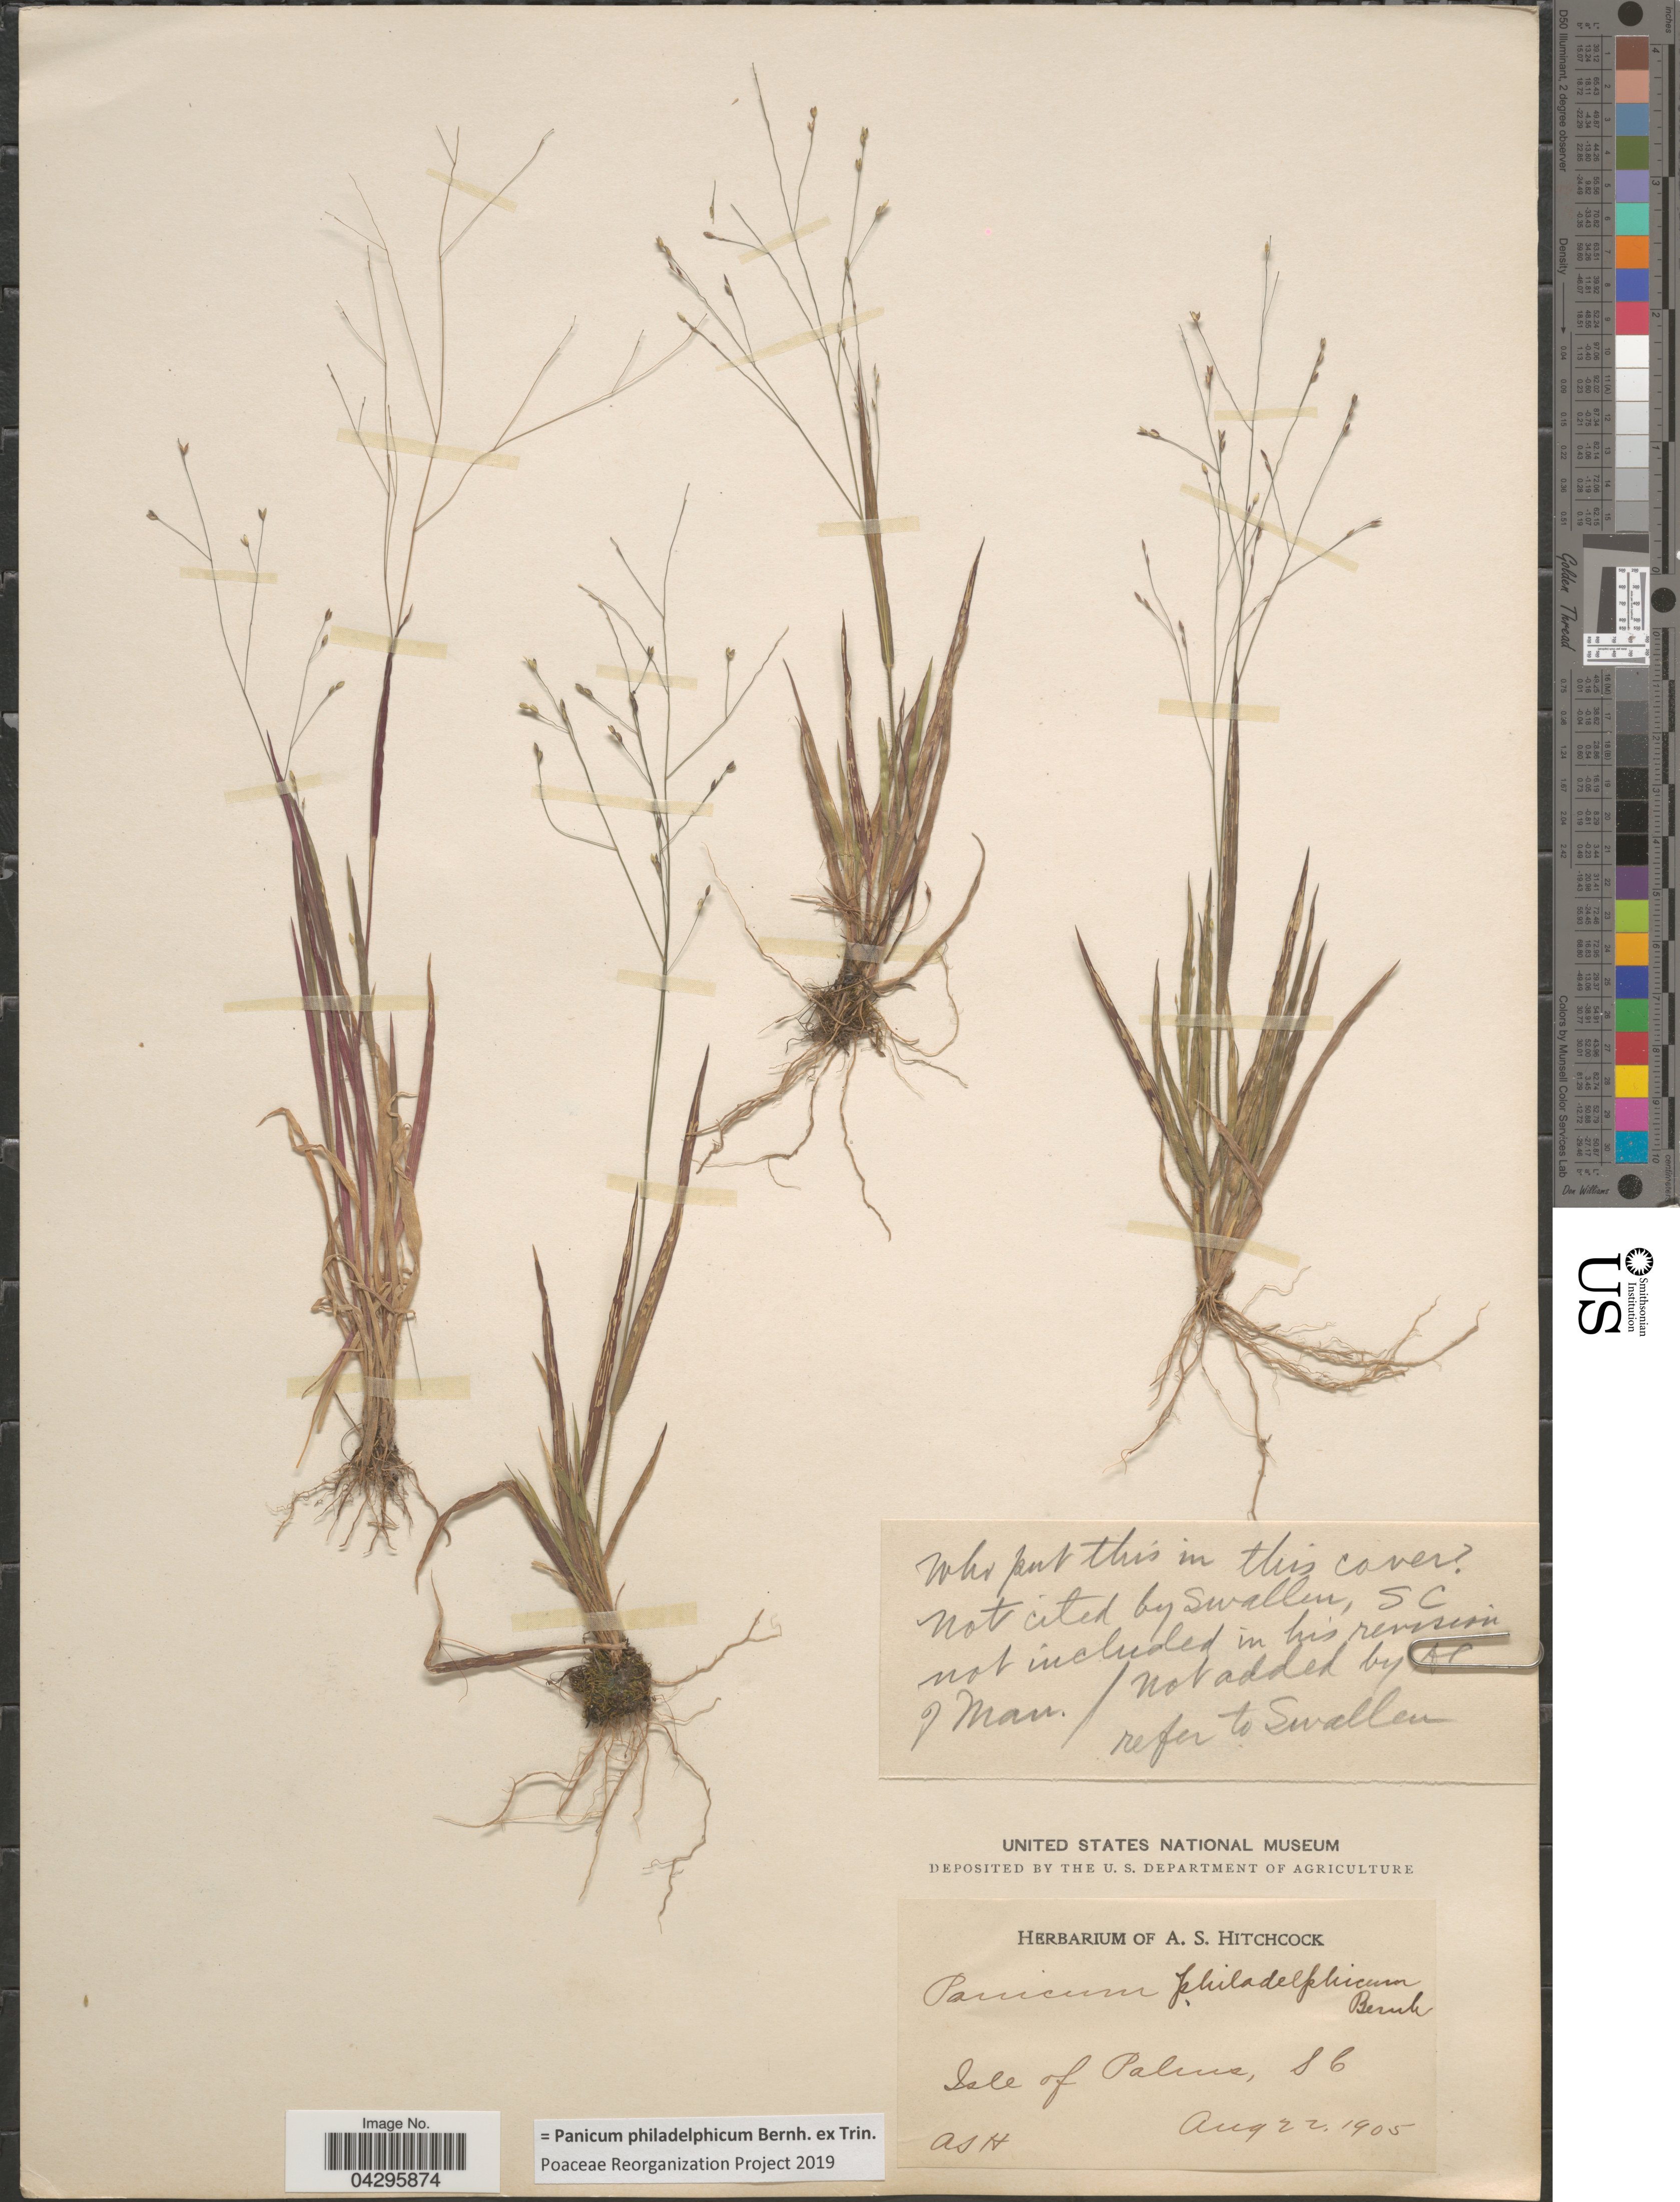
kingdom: Plantae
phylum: Tracheophyta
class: Liliopsida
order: Poales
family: Poaceae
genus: Panicum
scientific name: Panicum philadelphicum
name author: Bernh. ex Trin.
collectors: A. S. Hitchcock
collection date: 1905-08-22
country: United States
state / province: South Carolina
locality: Isle of Palms.